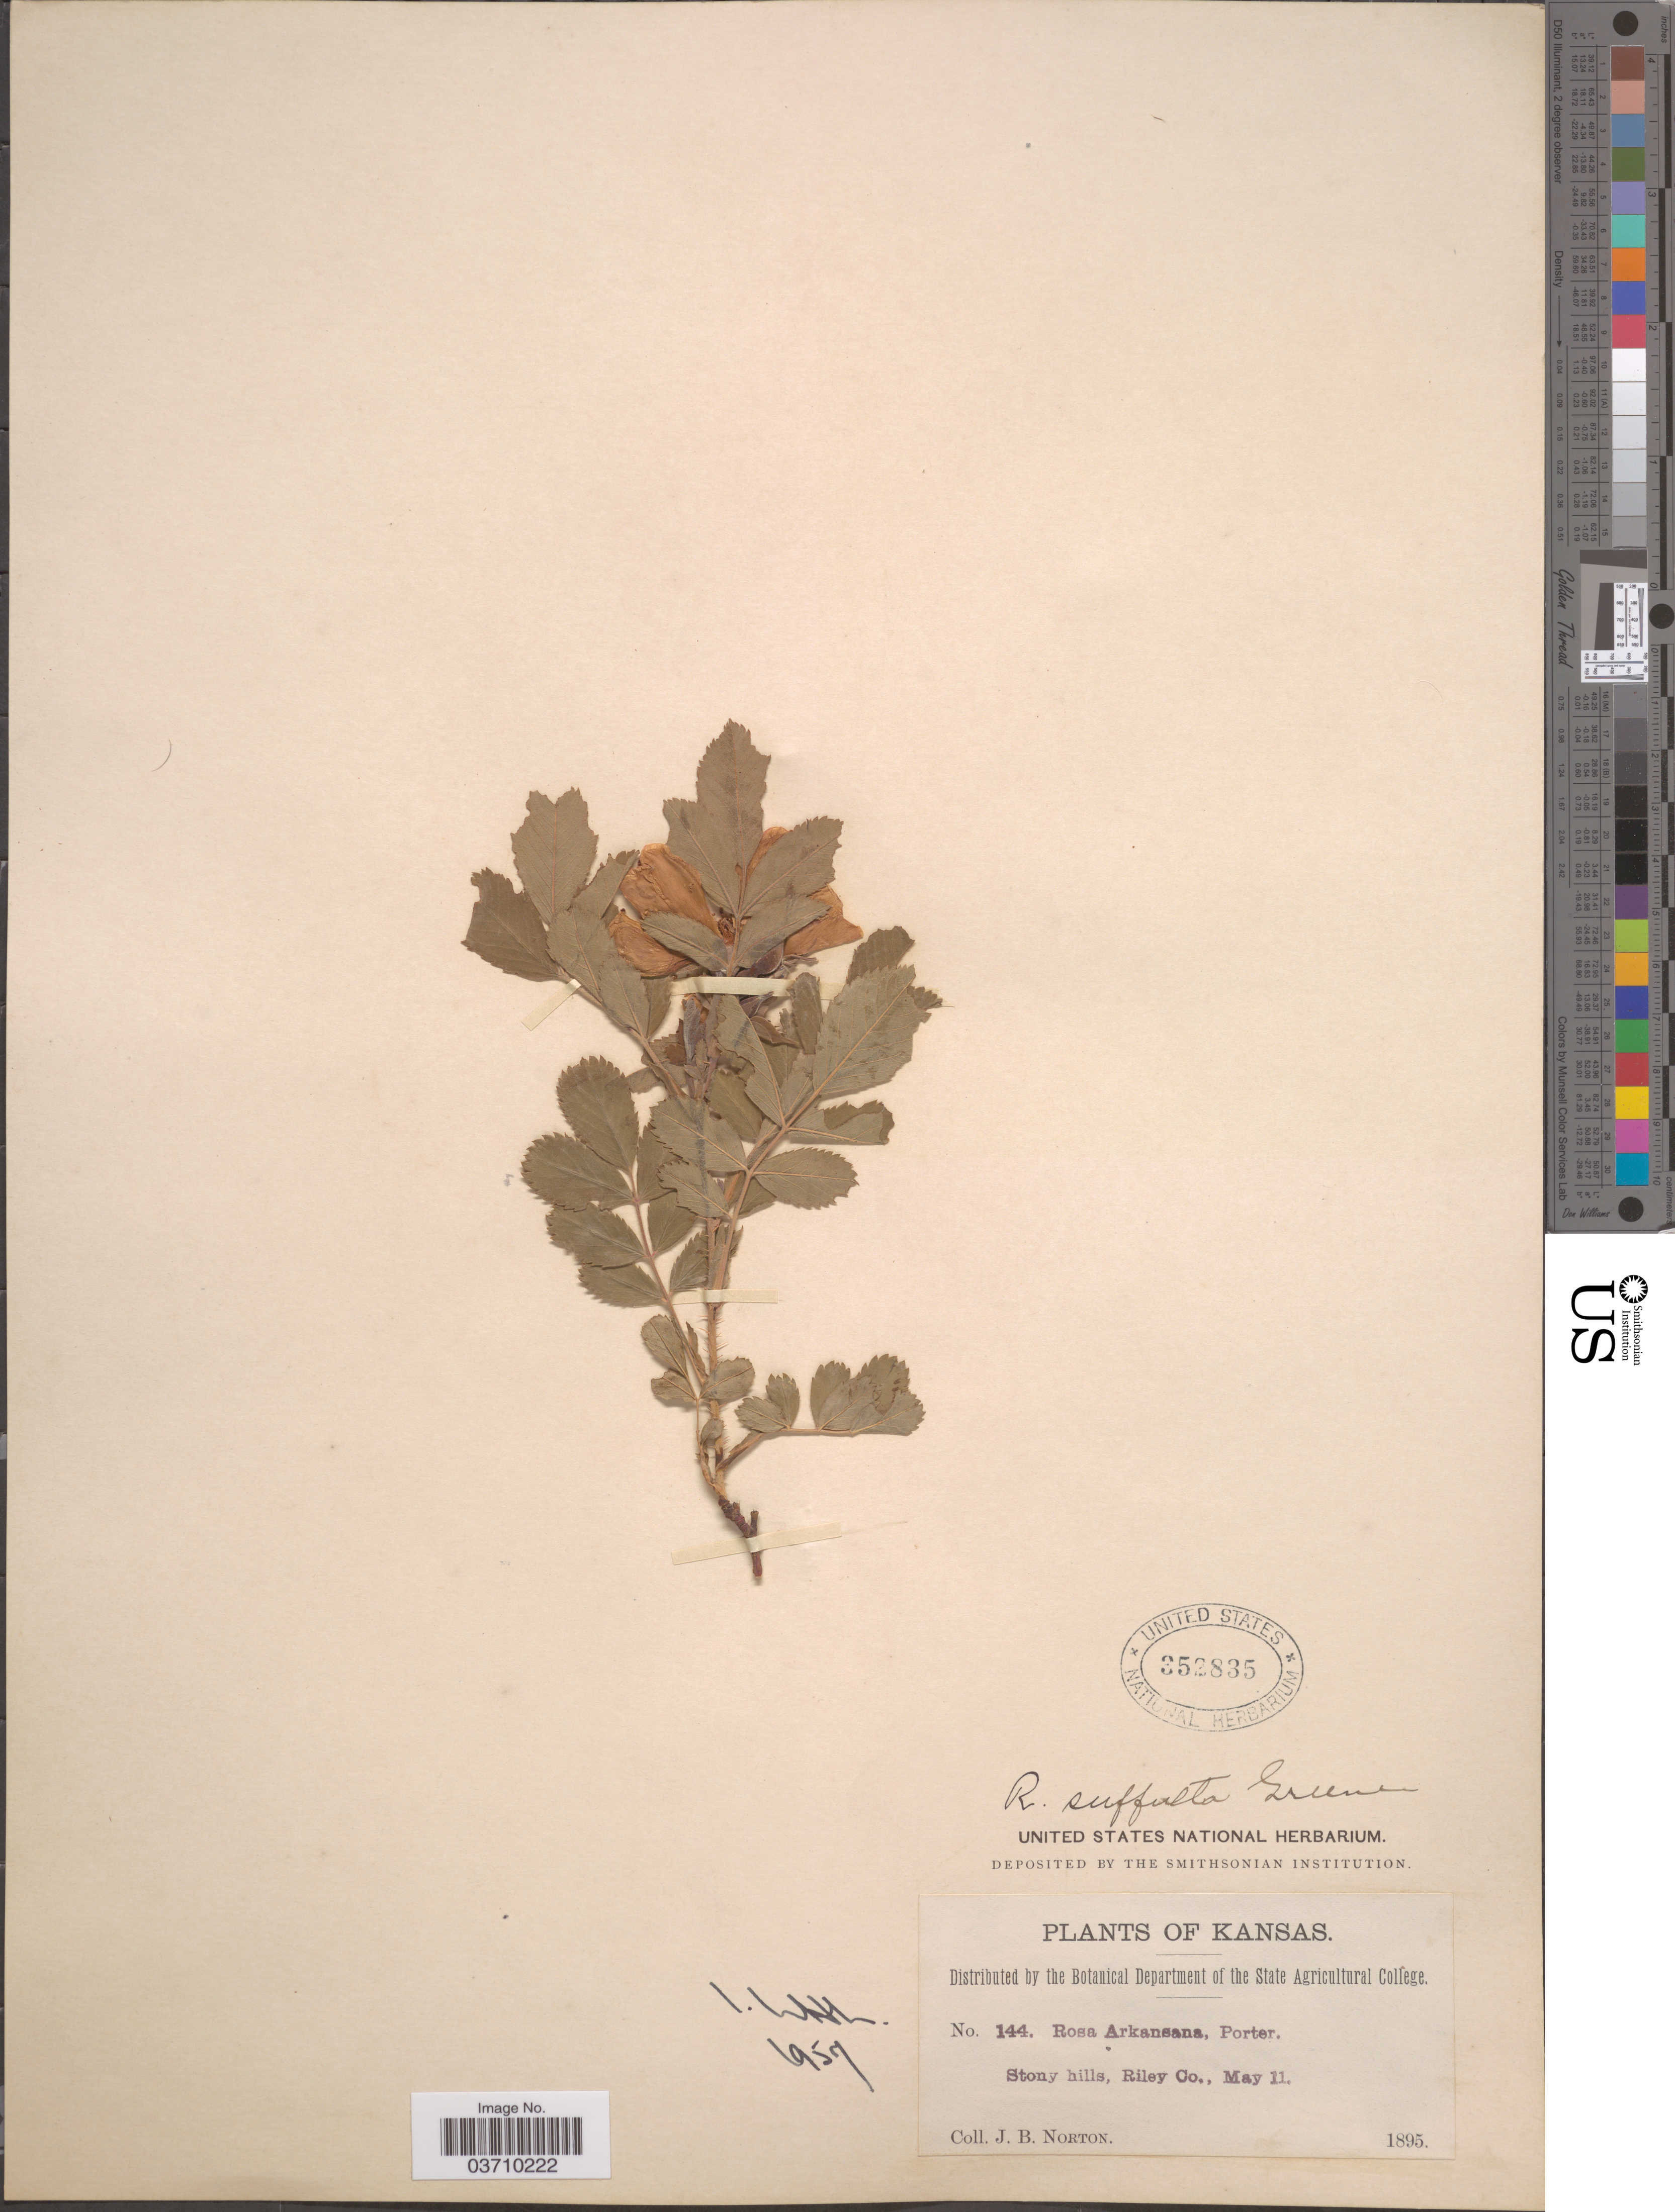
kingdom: Plantae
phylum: Tracheophyta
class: Magnoliopsida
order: Rosales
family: Rosaceae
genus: Rosa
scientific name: Rosa arkansana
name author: Porter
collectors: J. B. Norton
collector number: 144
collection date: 1895-05-11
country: United States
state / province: Kansas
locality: Stony hills, Riley Co.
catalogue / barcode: US 352835